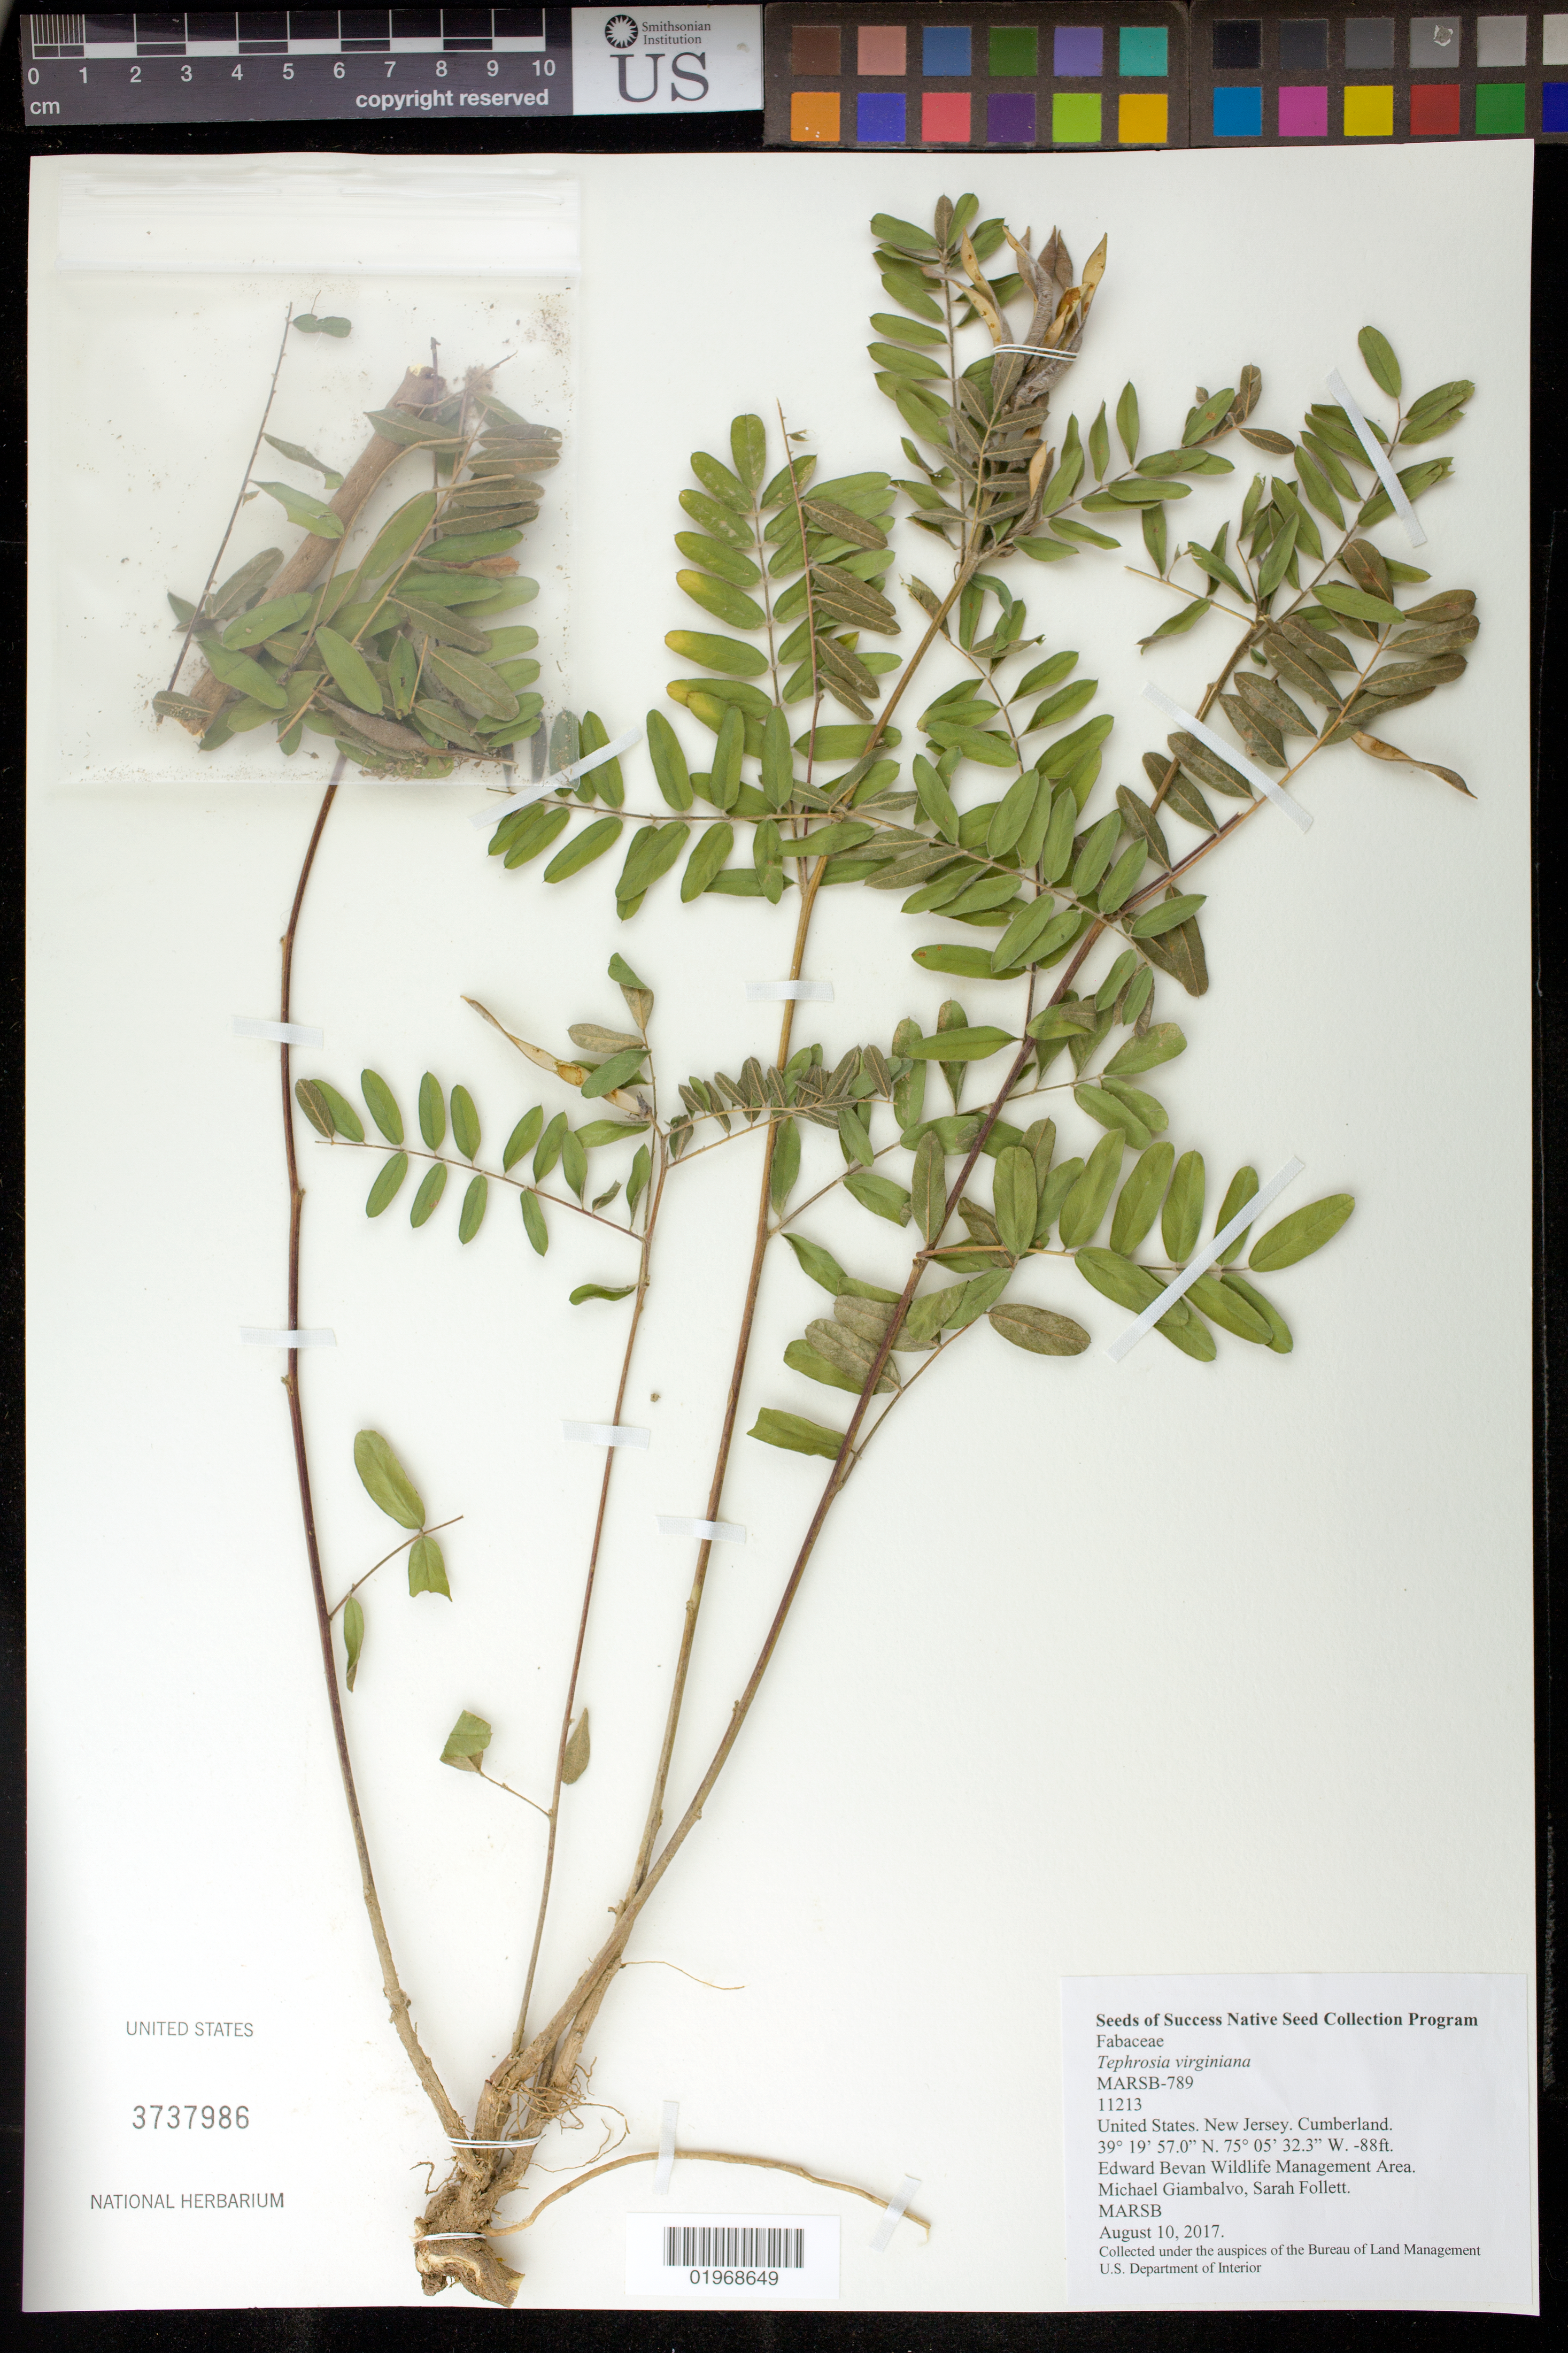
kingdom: Plantae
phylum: Tracheophyta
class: Magnoliopsida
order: Fabales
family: Fabaceae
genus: Tephrosia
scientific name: Tephrosia virginiana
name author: (L.) Pers.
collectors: M. Giambalvo & S. Follet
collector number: MARSB-789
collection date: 2017-08-10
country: United States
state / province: New Jersey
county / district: Cumberland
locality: Edward Bevan Wildlife Management Area, Battle Lane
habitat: Pitch Pine lowlands powerline cut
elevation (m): -27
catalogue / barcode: US 3737986